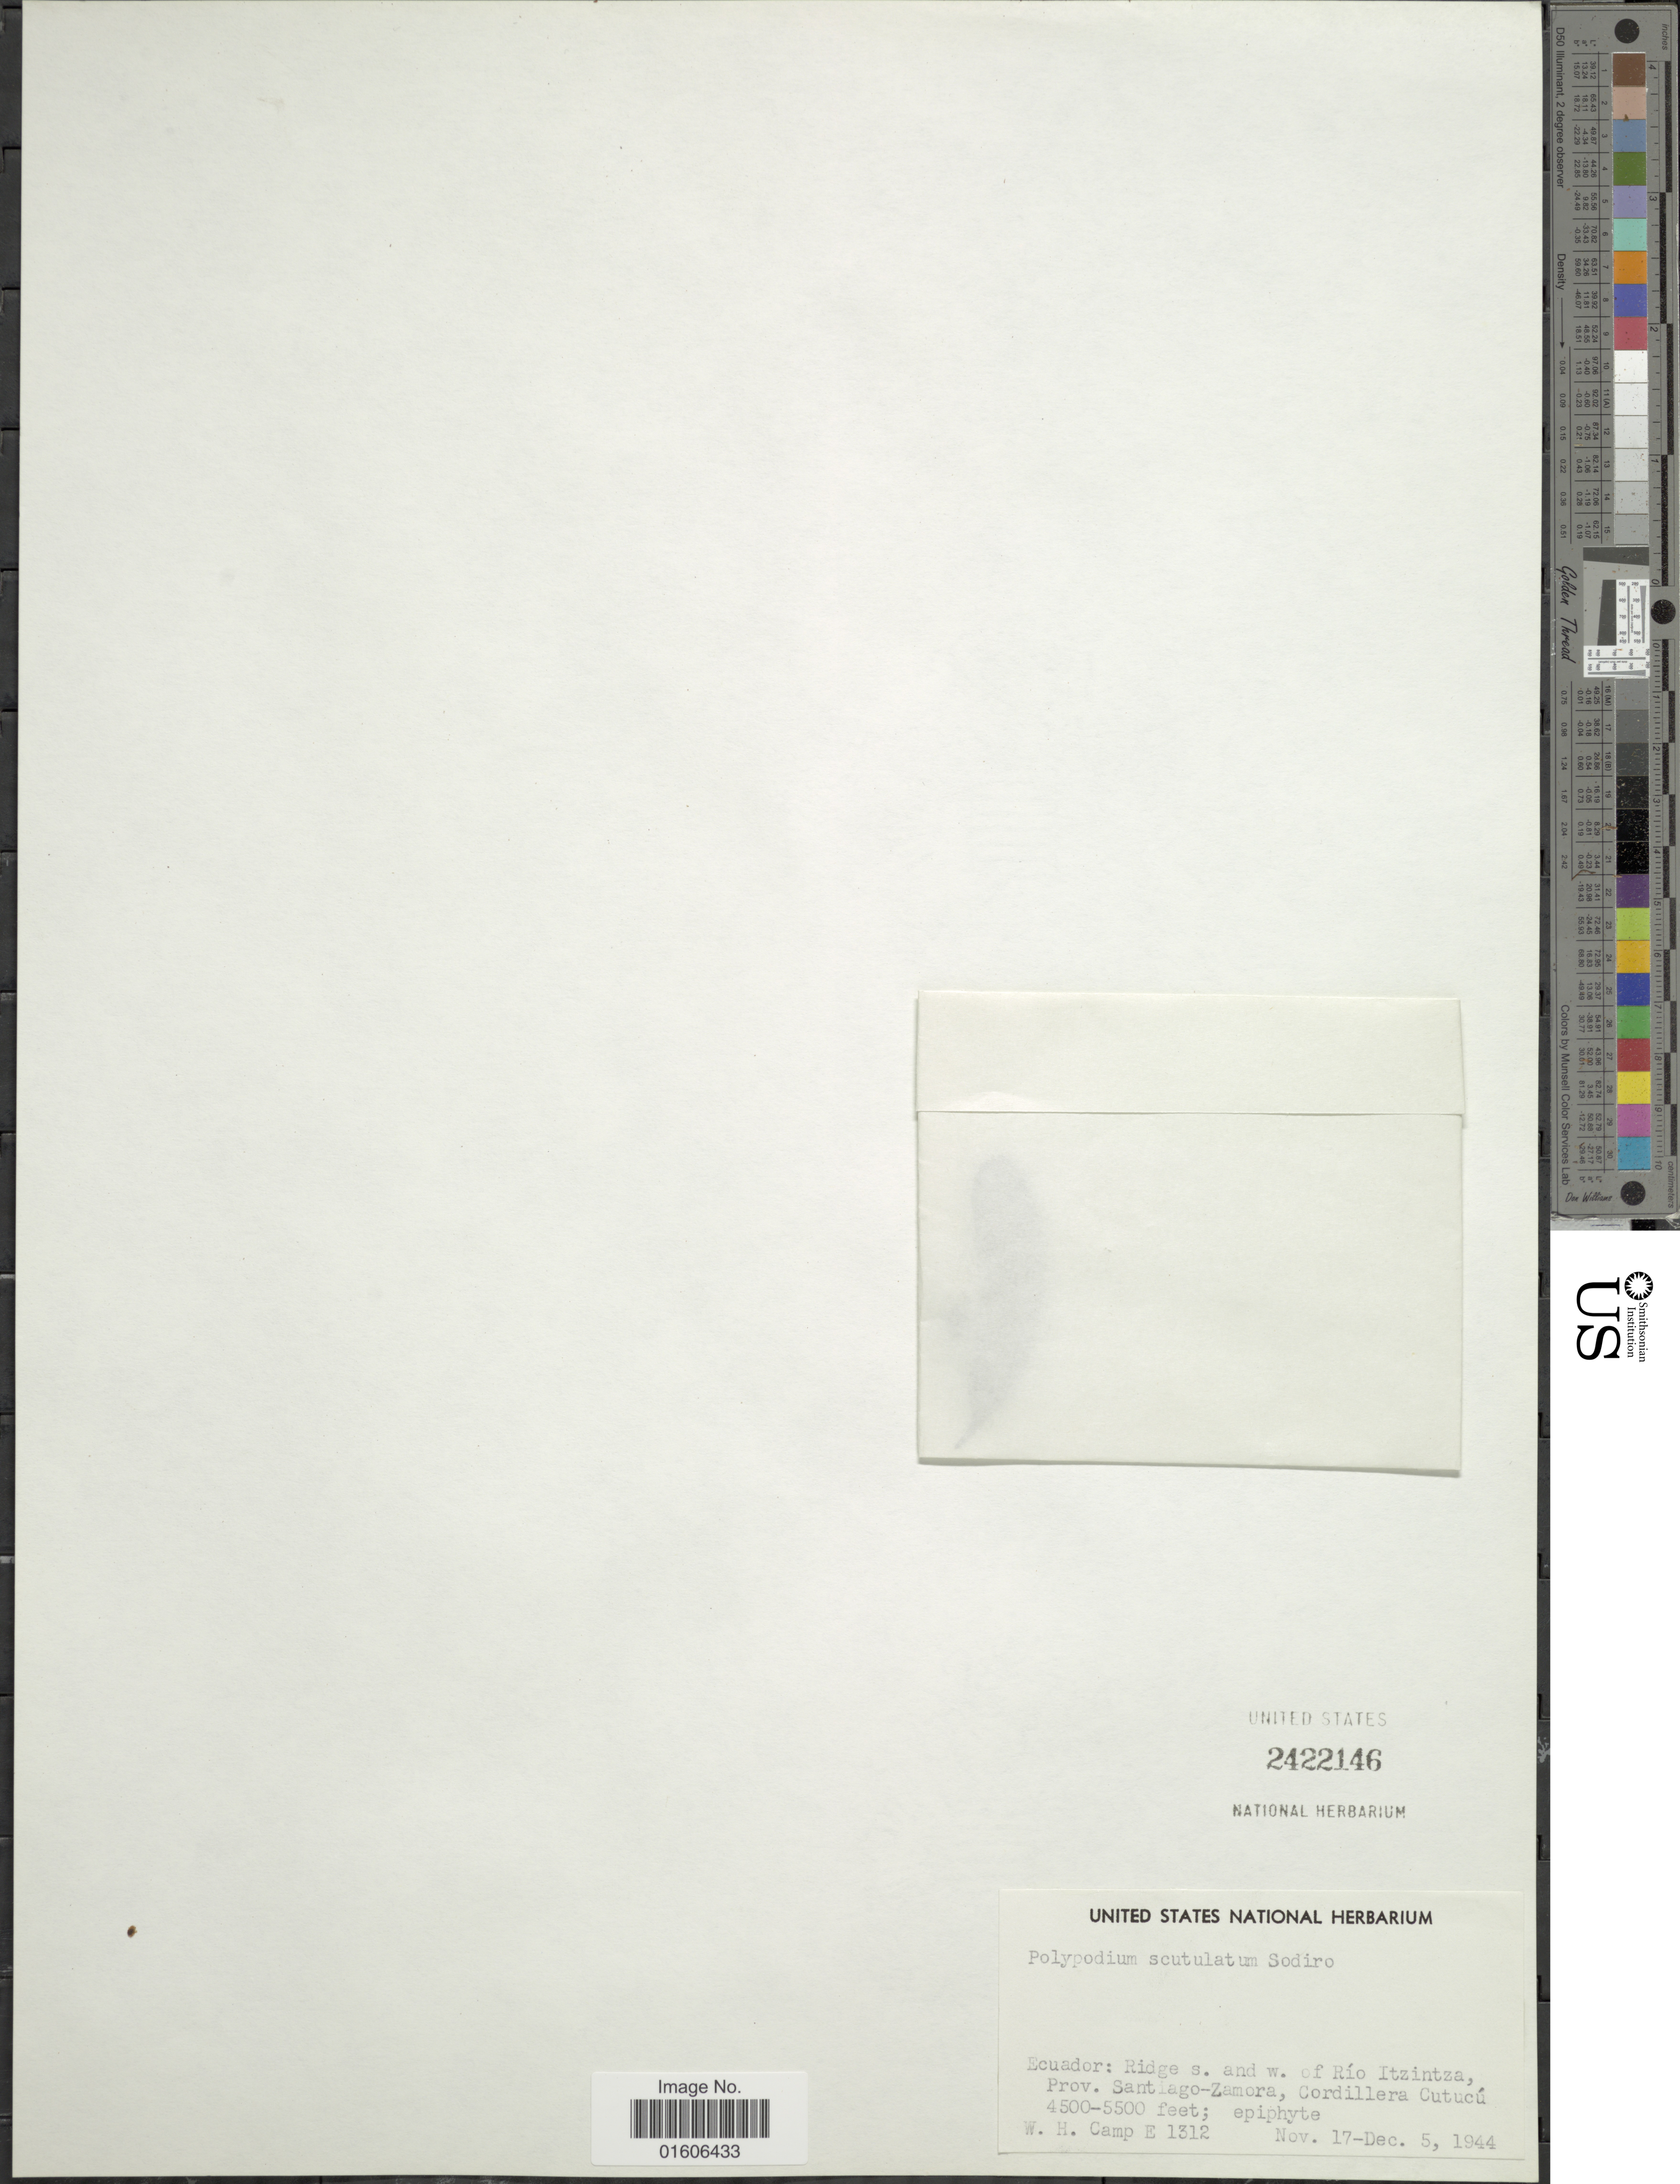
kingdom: Plantae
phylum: Tracheophyta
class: Polypodiopsida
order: Polypodiales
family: Polypodiaceae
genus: Serpocaulon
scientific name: Serpocaulon fraxinifolium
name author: (Jacq.) A.R. Sm.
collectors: W. H. Camp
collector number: E 1312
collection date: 1944-11-17/1944-12-05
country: Ecuador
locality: Ridge s. and w. of Río Itzintza, Prov. Santiago-Zamora, Cordillera Cutucú.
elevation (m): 1372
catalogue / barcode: US 2422146